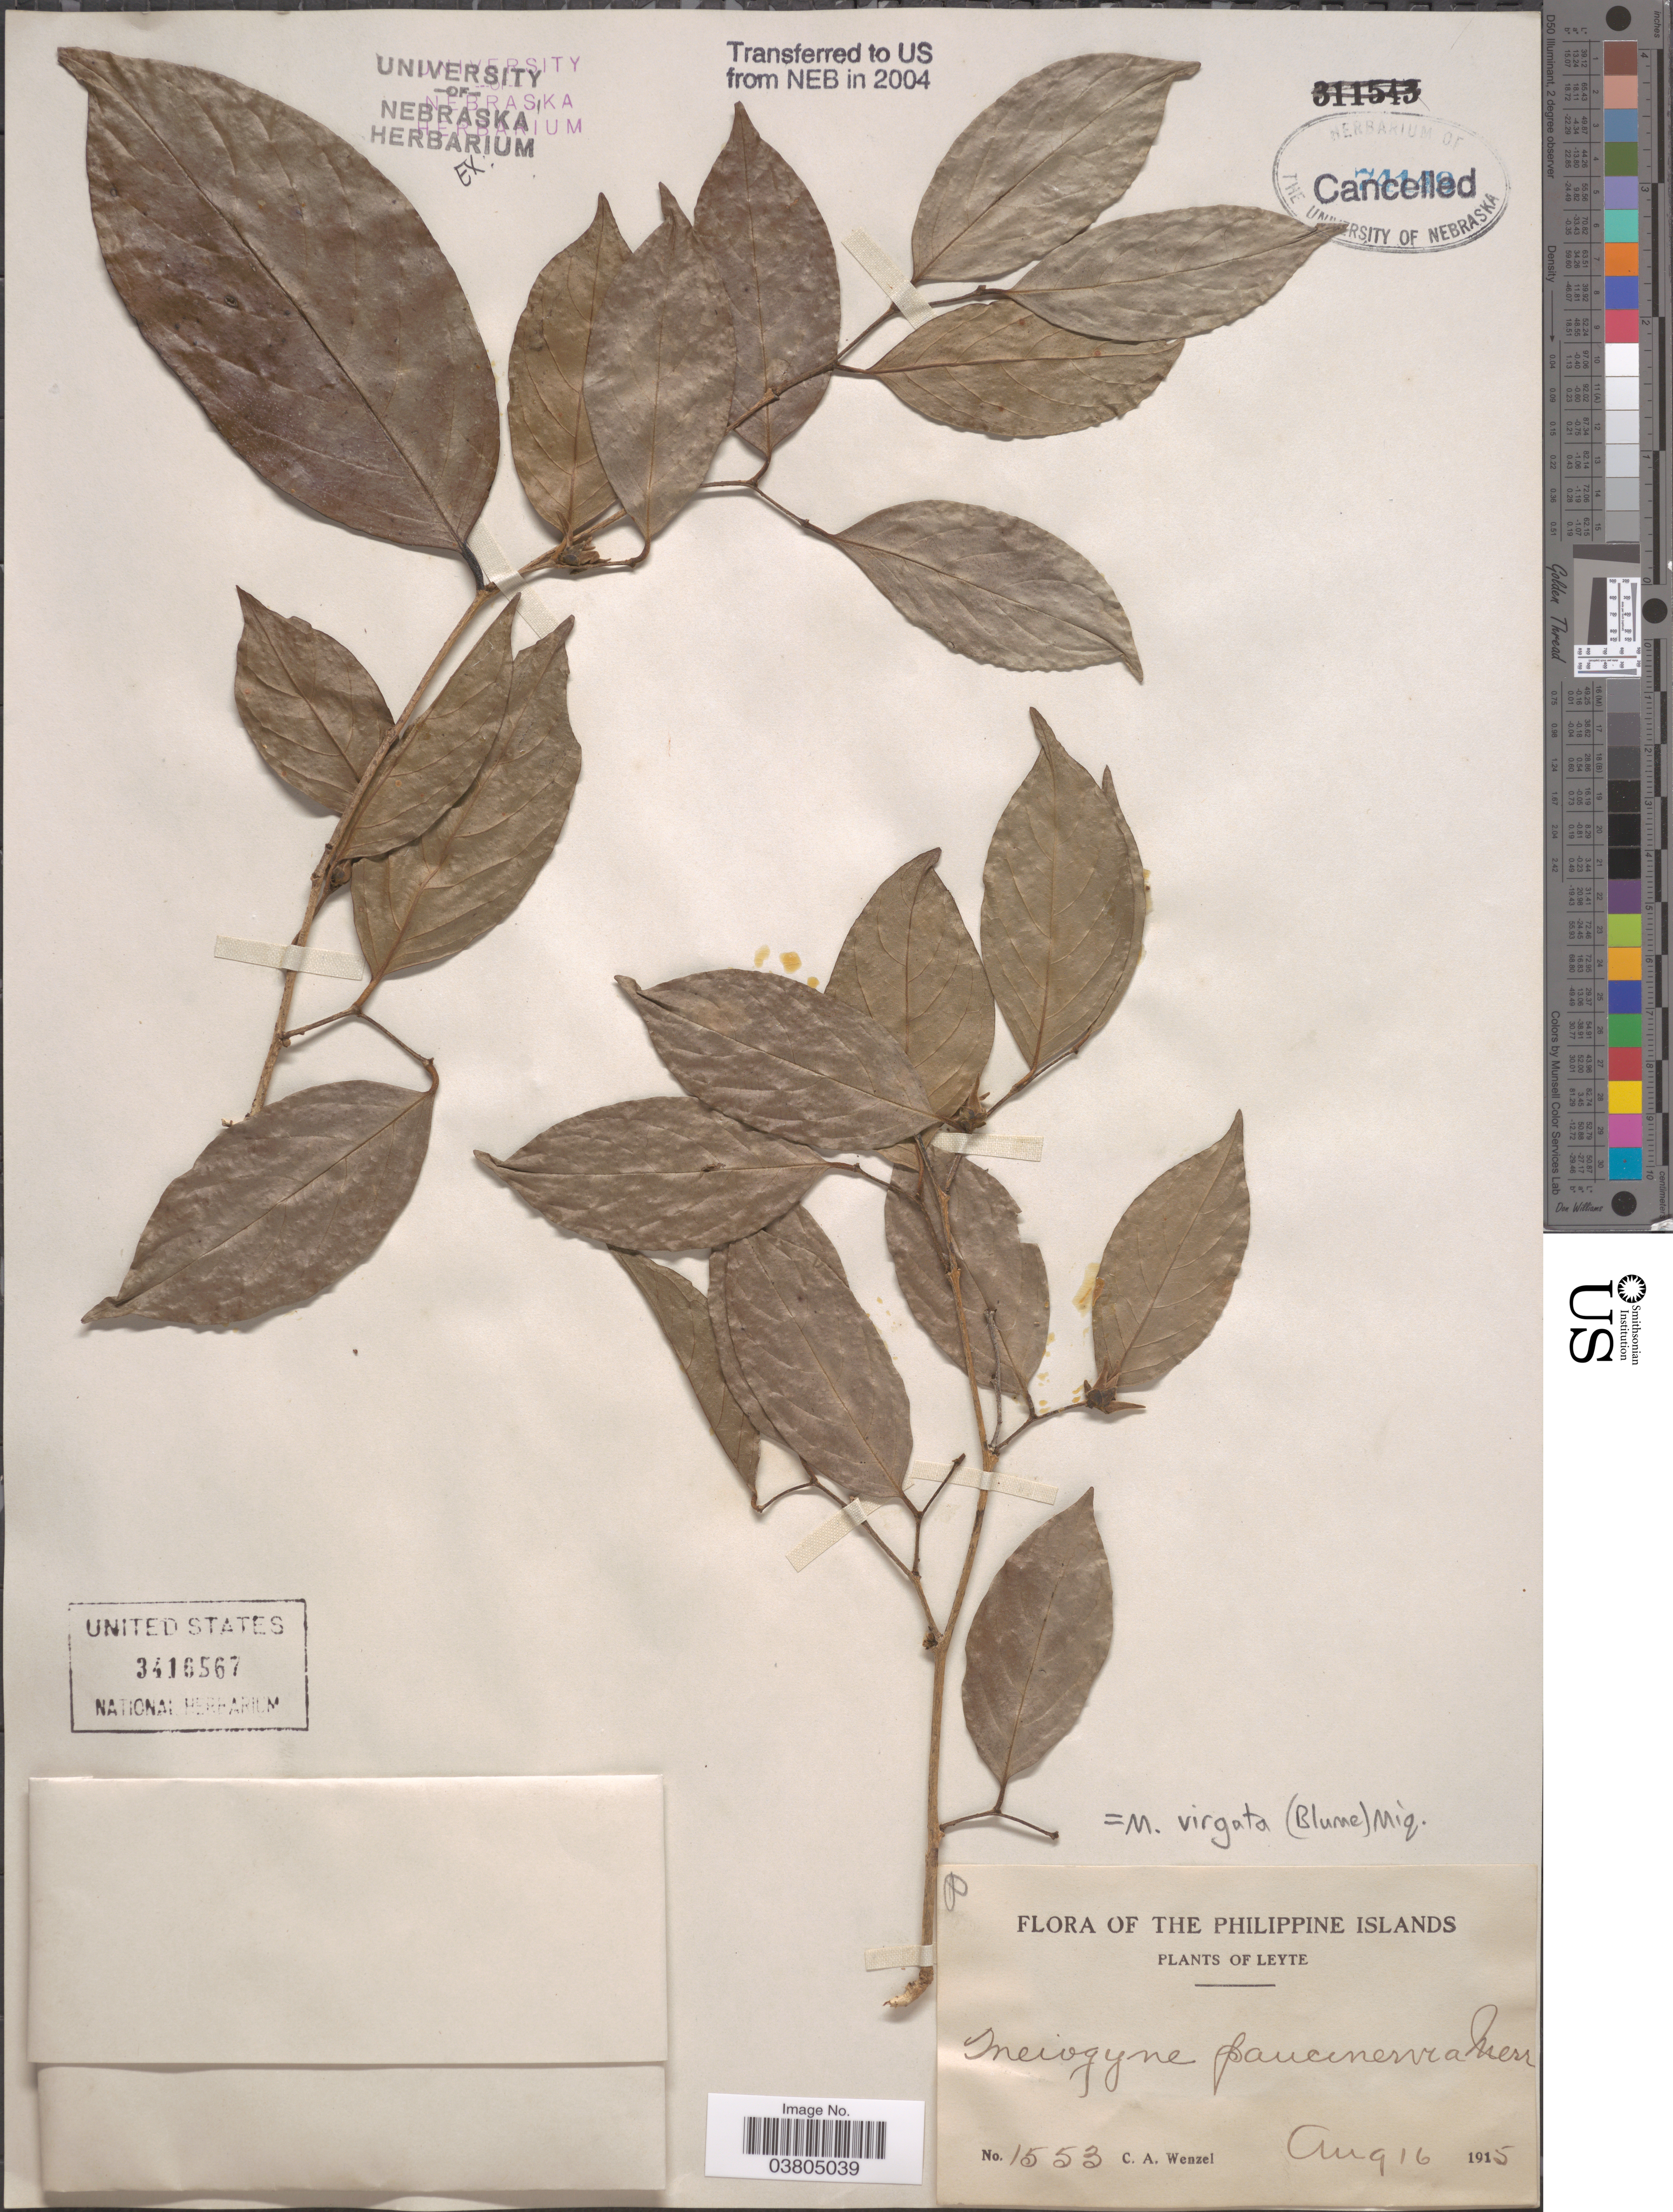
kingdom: Plantae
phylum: Tracheophyta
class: Magnoliopsida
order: Magnoliales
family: Annonaceae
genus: Meiogyne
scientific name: Meiogyne virgata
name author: (Blume) Miq.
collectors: C. Wenzel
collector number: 1553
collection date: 1915-08-16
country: Philippines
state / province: Eastern Visayas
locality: Philippine Islands. Leyte.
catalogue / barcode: US 3416567